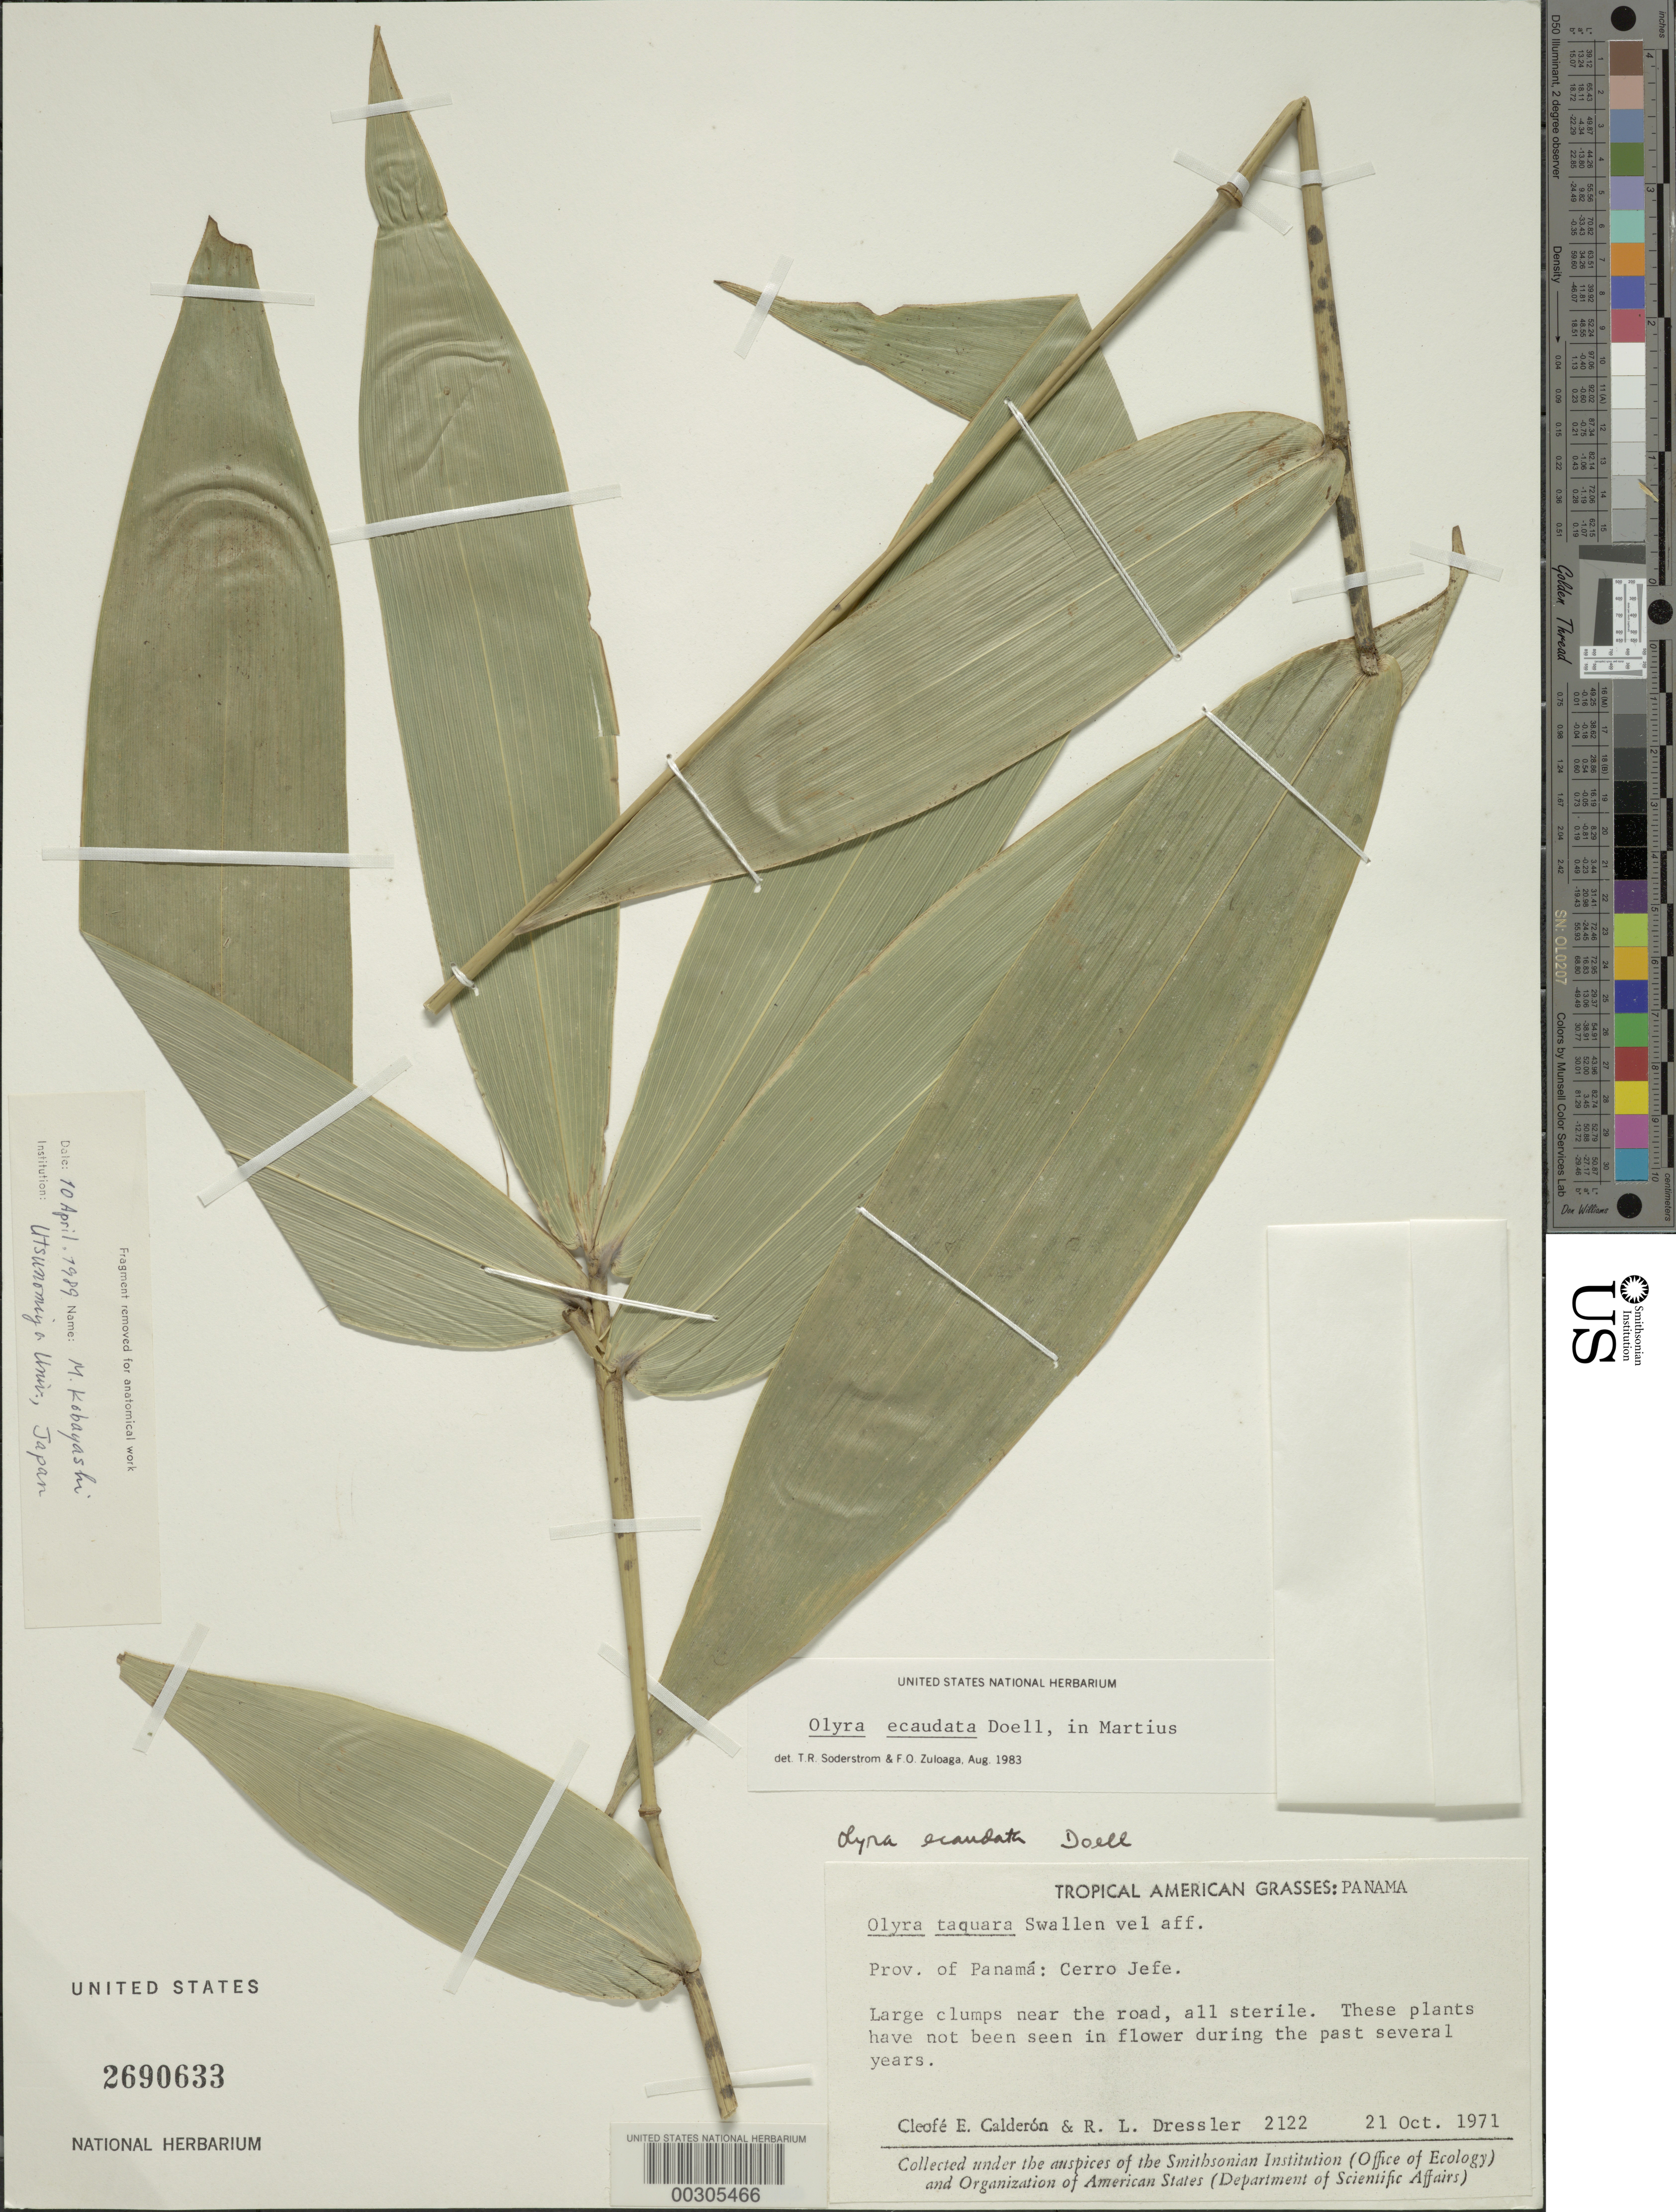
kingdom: Plantae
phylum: Tracheophyta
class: Liliopsida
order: Poales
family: Poaceae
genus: Olyra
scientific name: Olyra ecaudata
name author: Döll in Mart.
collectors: C. E. Calderón & R. Dressler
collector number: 2122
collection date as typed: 21 Oct 1971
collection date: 1971-10-21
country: Panama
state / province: Panamá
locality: Cerro Jefe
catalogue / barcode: US 2690633